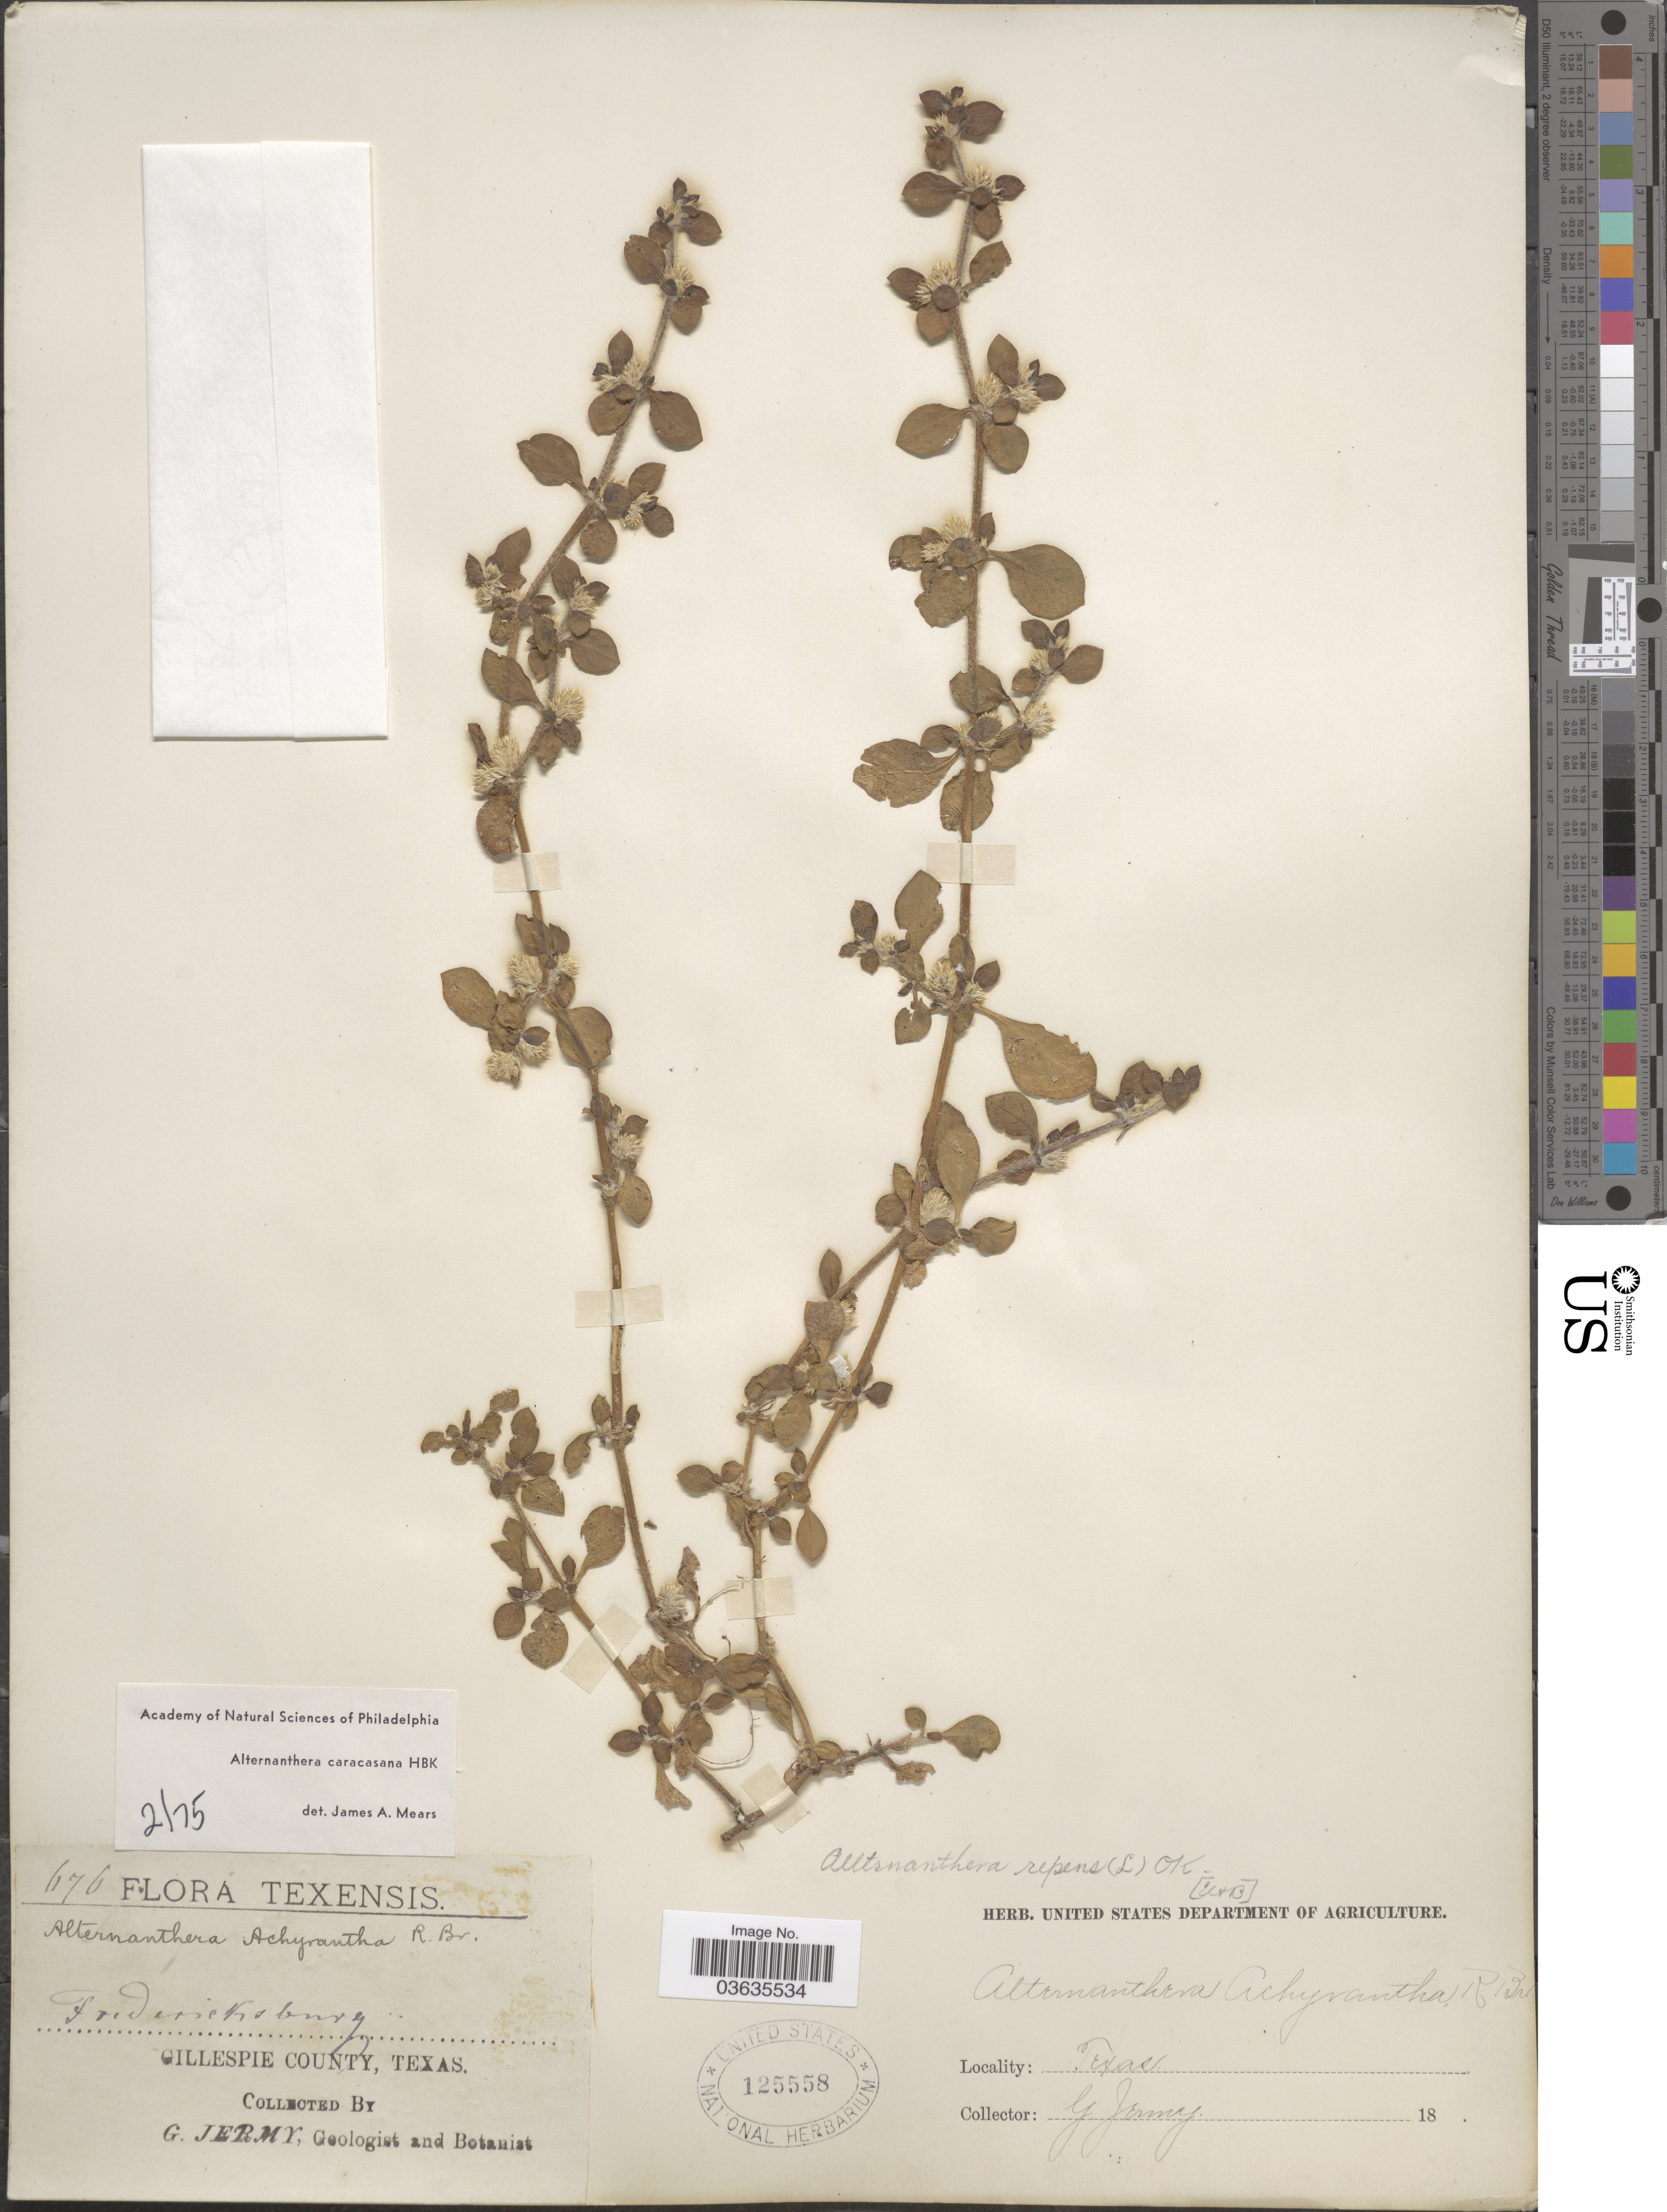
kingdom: Plantae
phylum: Tracheophyta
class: Magnoliopsida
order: Caryophyllales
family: Amaranthaceae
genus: Alternanthera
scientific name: Alternanthera caracasana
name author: Kunth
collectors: G. Jermy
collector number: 676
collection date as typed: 18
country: United States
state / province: Texas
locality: Gillespie County. Frederiksburg.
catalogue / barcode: US 125558